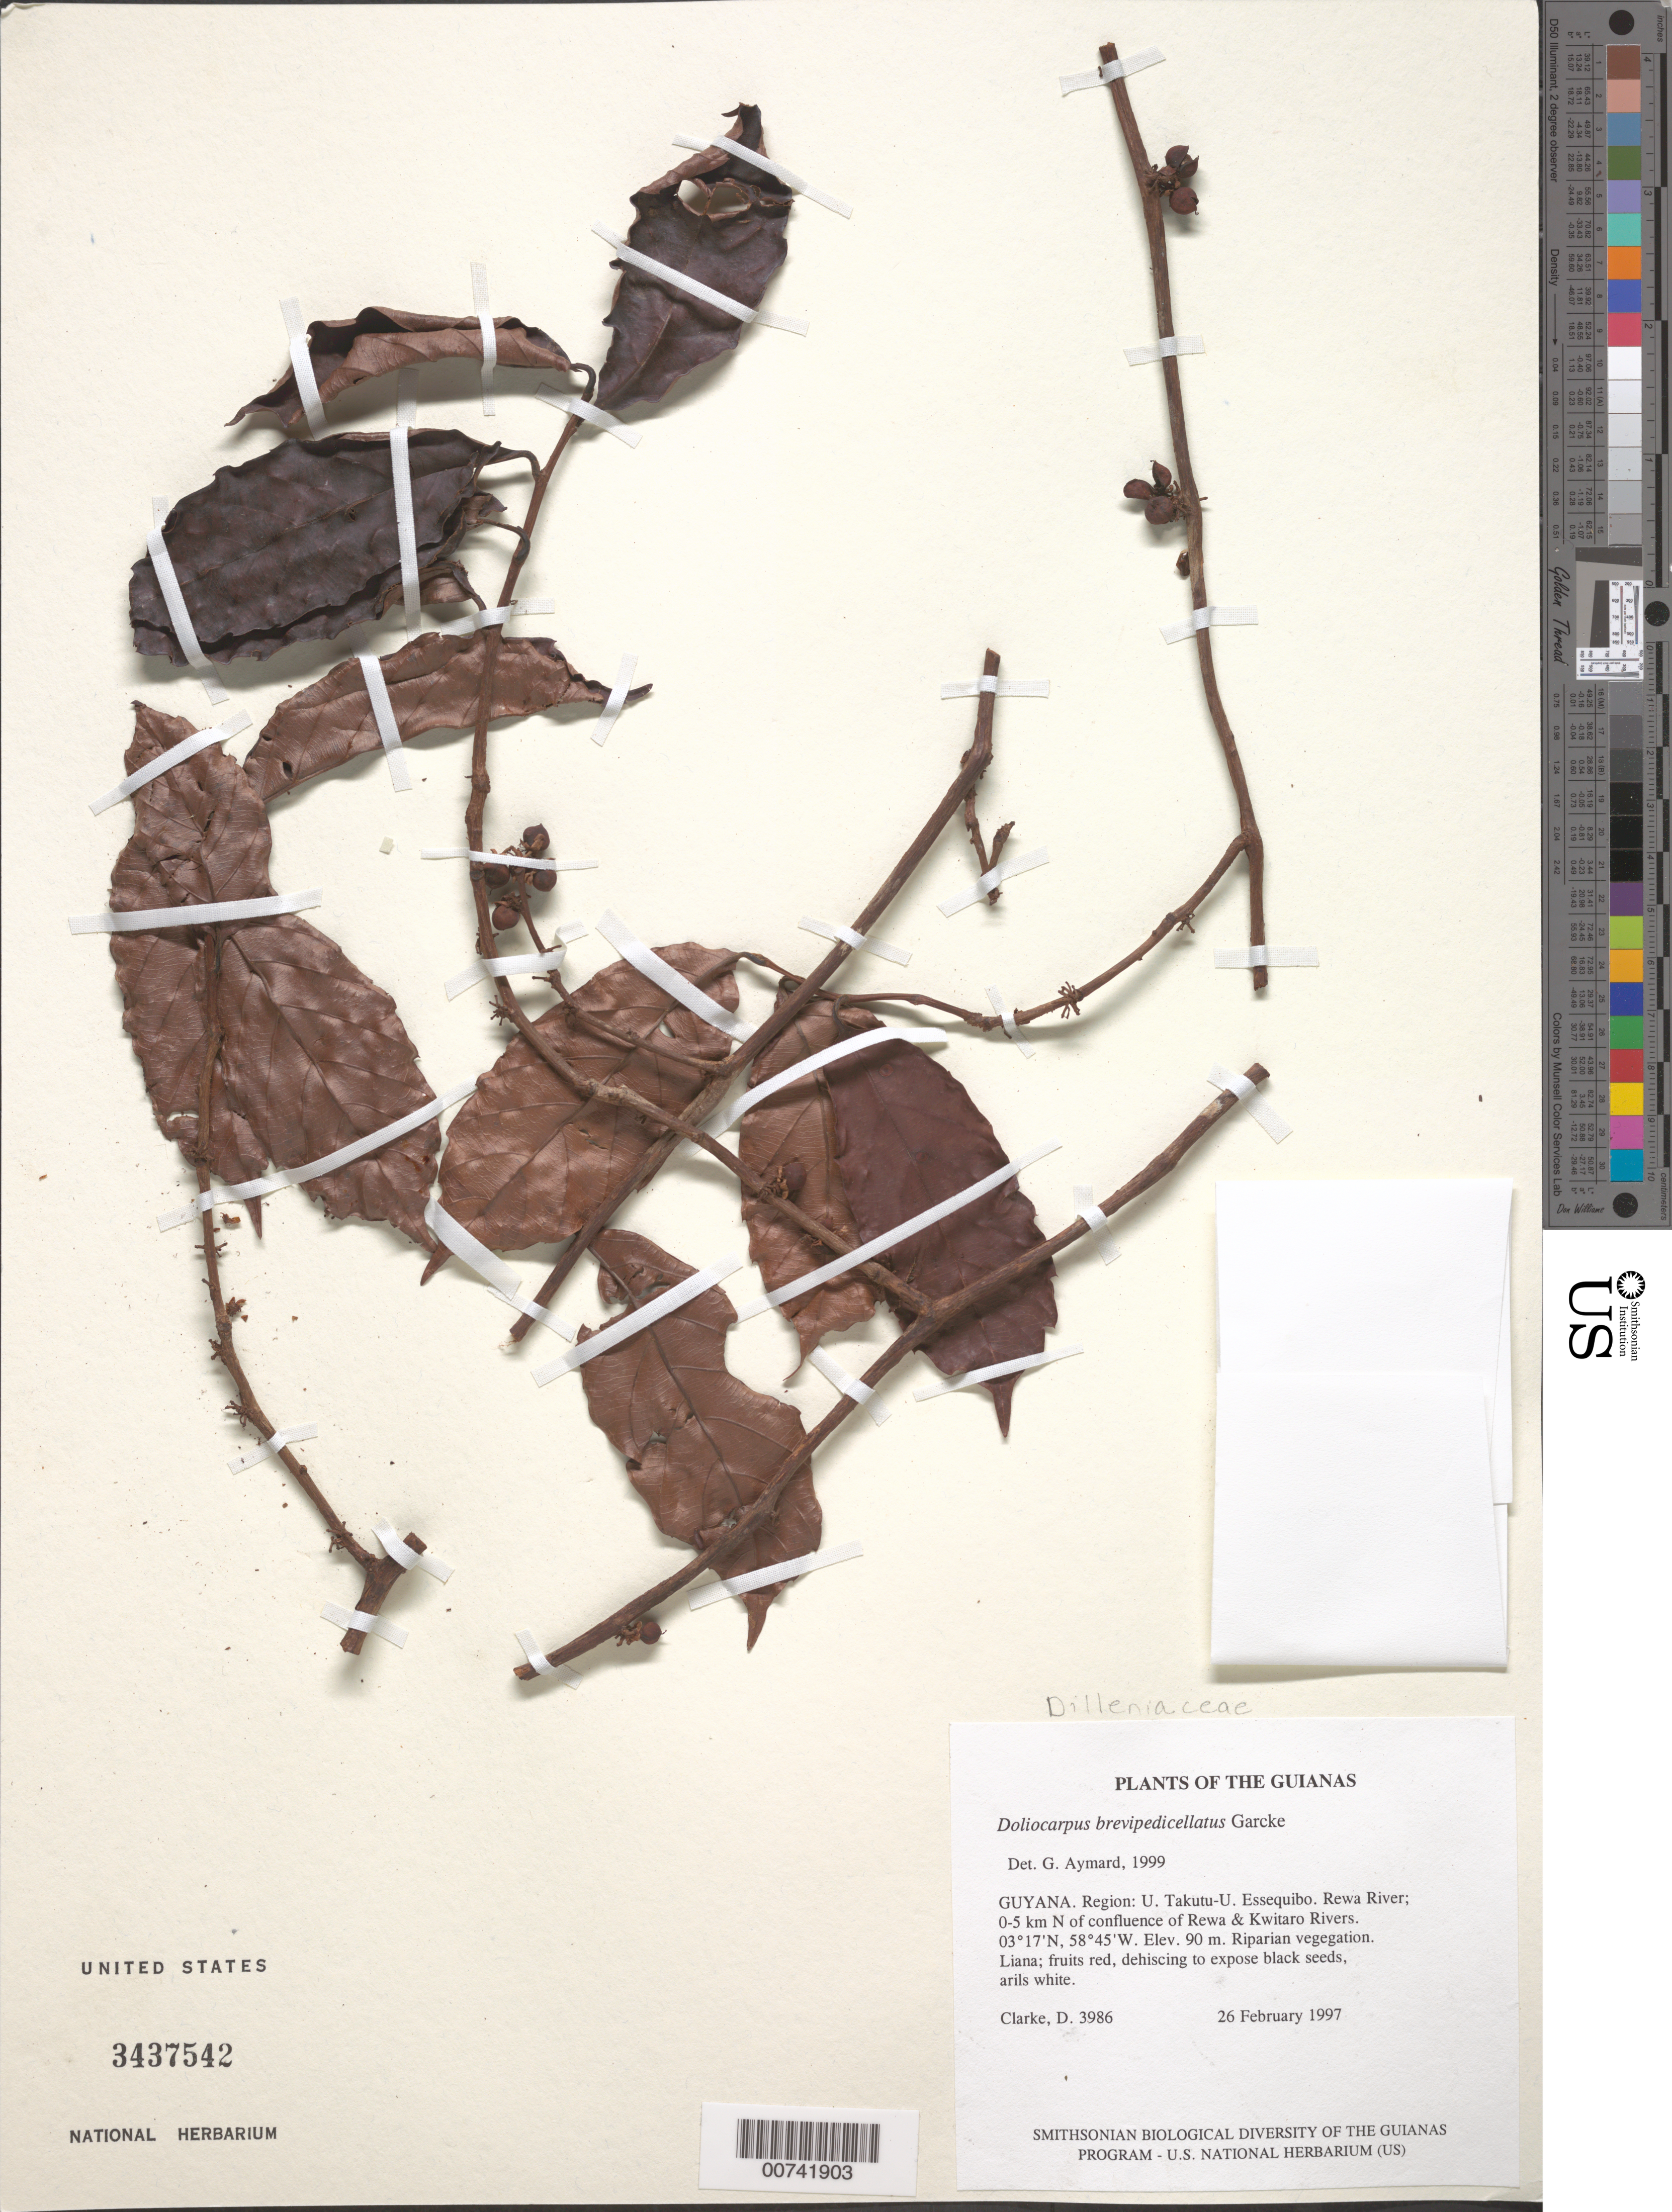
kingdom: Plantae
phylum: Tracheophyta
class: Magnoliopsida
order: Dilleniales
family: Dilleniaceae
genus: Doliocarpus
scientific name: Doliocarpus brevipedicellatus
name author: Garcke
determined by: Aymard C., G. A., (PORT), Univ. Nac. Exp. de los Llanos Ezequiel Zamora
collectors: H. D. Clarke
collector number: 3986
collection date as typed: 26 February 1997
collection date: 1997-02-26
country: Guyana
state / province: U. Takutu-U. Essequibo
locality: Rewa River; 0-5 km N of confluence of Rewa & Kwitaro Rivers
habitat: Riparian vegetation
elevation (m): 90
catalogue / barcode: US 3437542